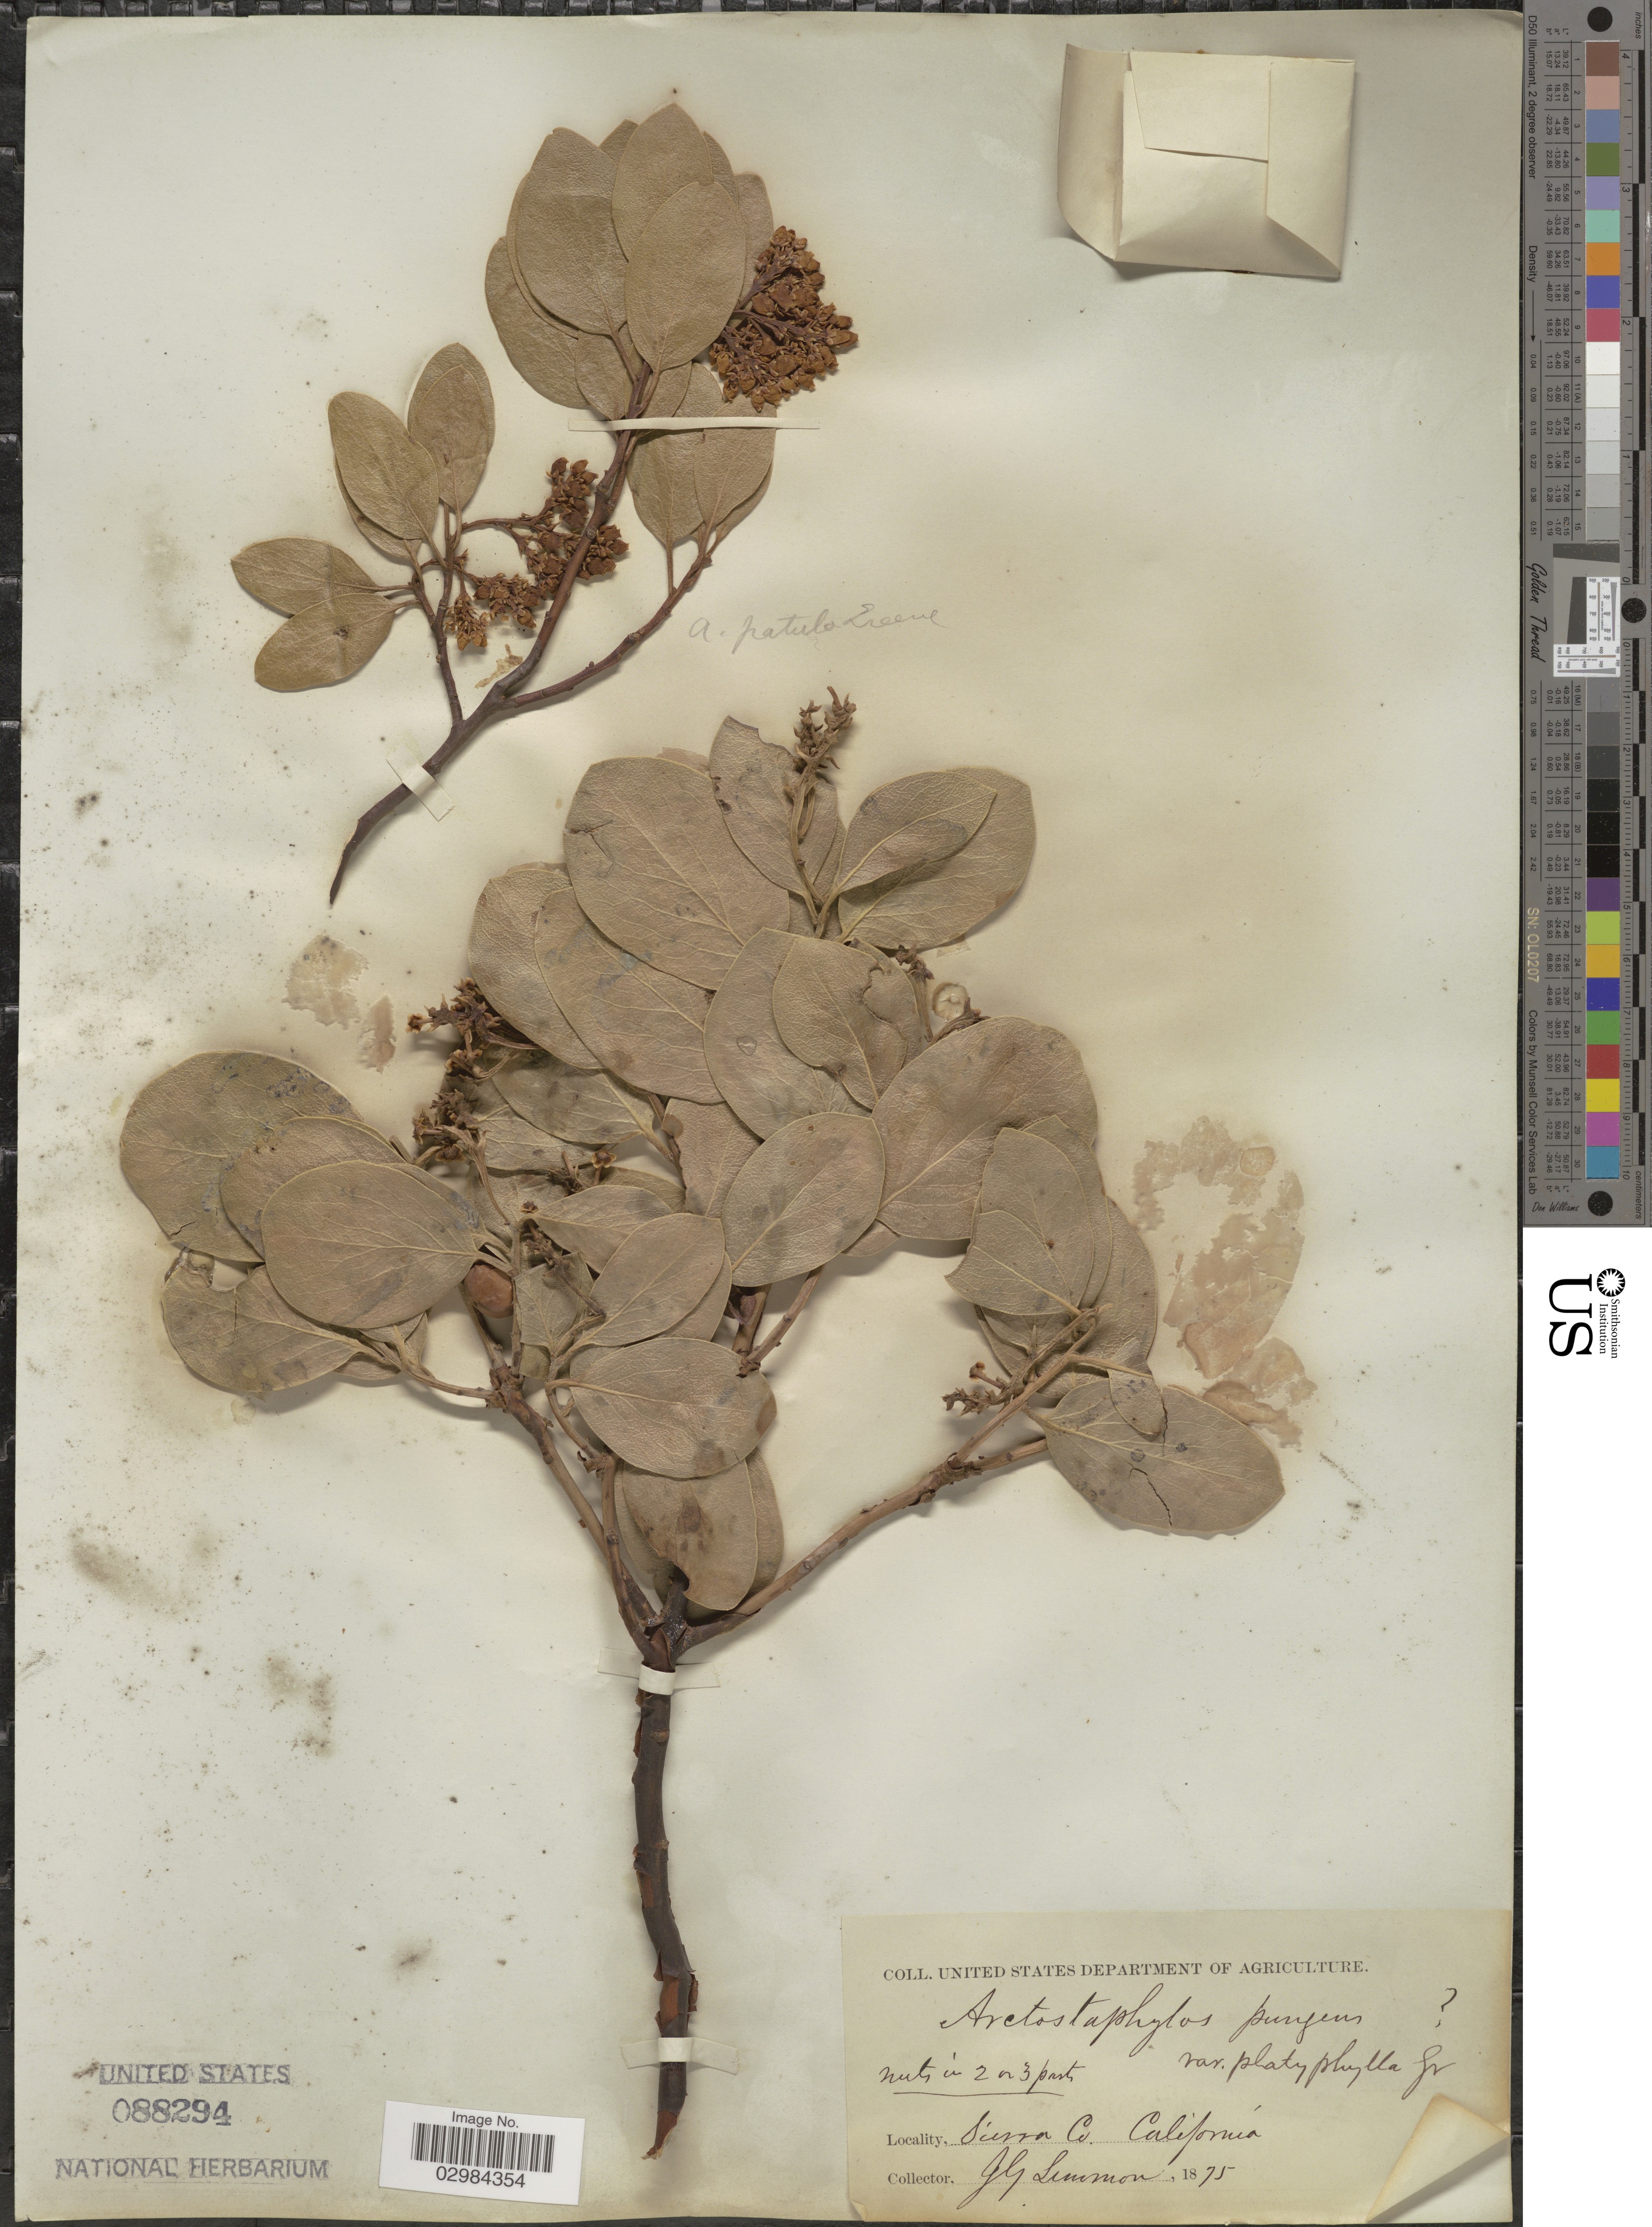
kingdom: Plantae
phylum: Tracheophyta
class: Magnoliopsida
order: Ericales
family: Ericaceae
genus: Arctostaphylos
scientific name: Arctostaphylos patula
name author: Greene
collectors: J. Lemmon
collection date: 1875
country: United States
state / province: California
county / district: Sierra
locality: Sierra Co.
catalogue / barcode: US 88294